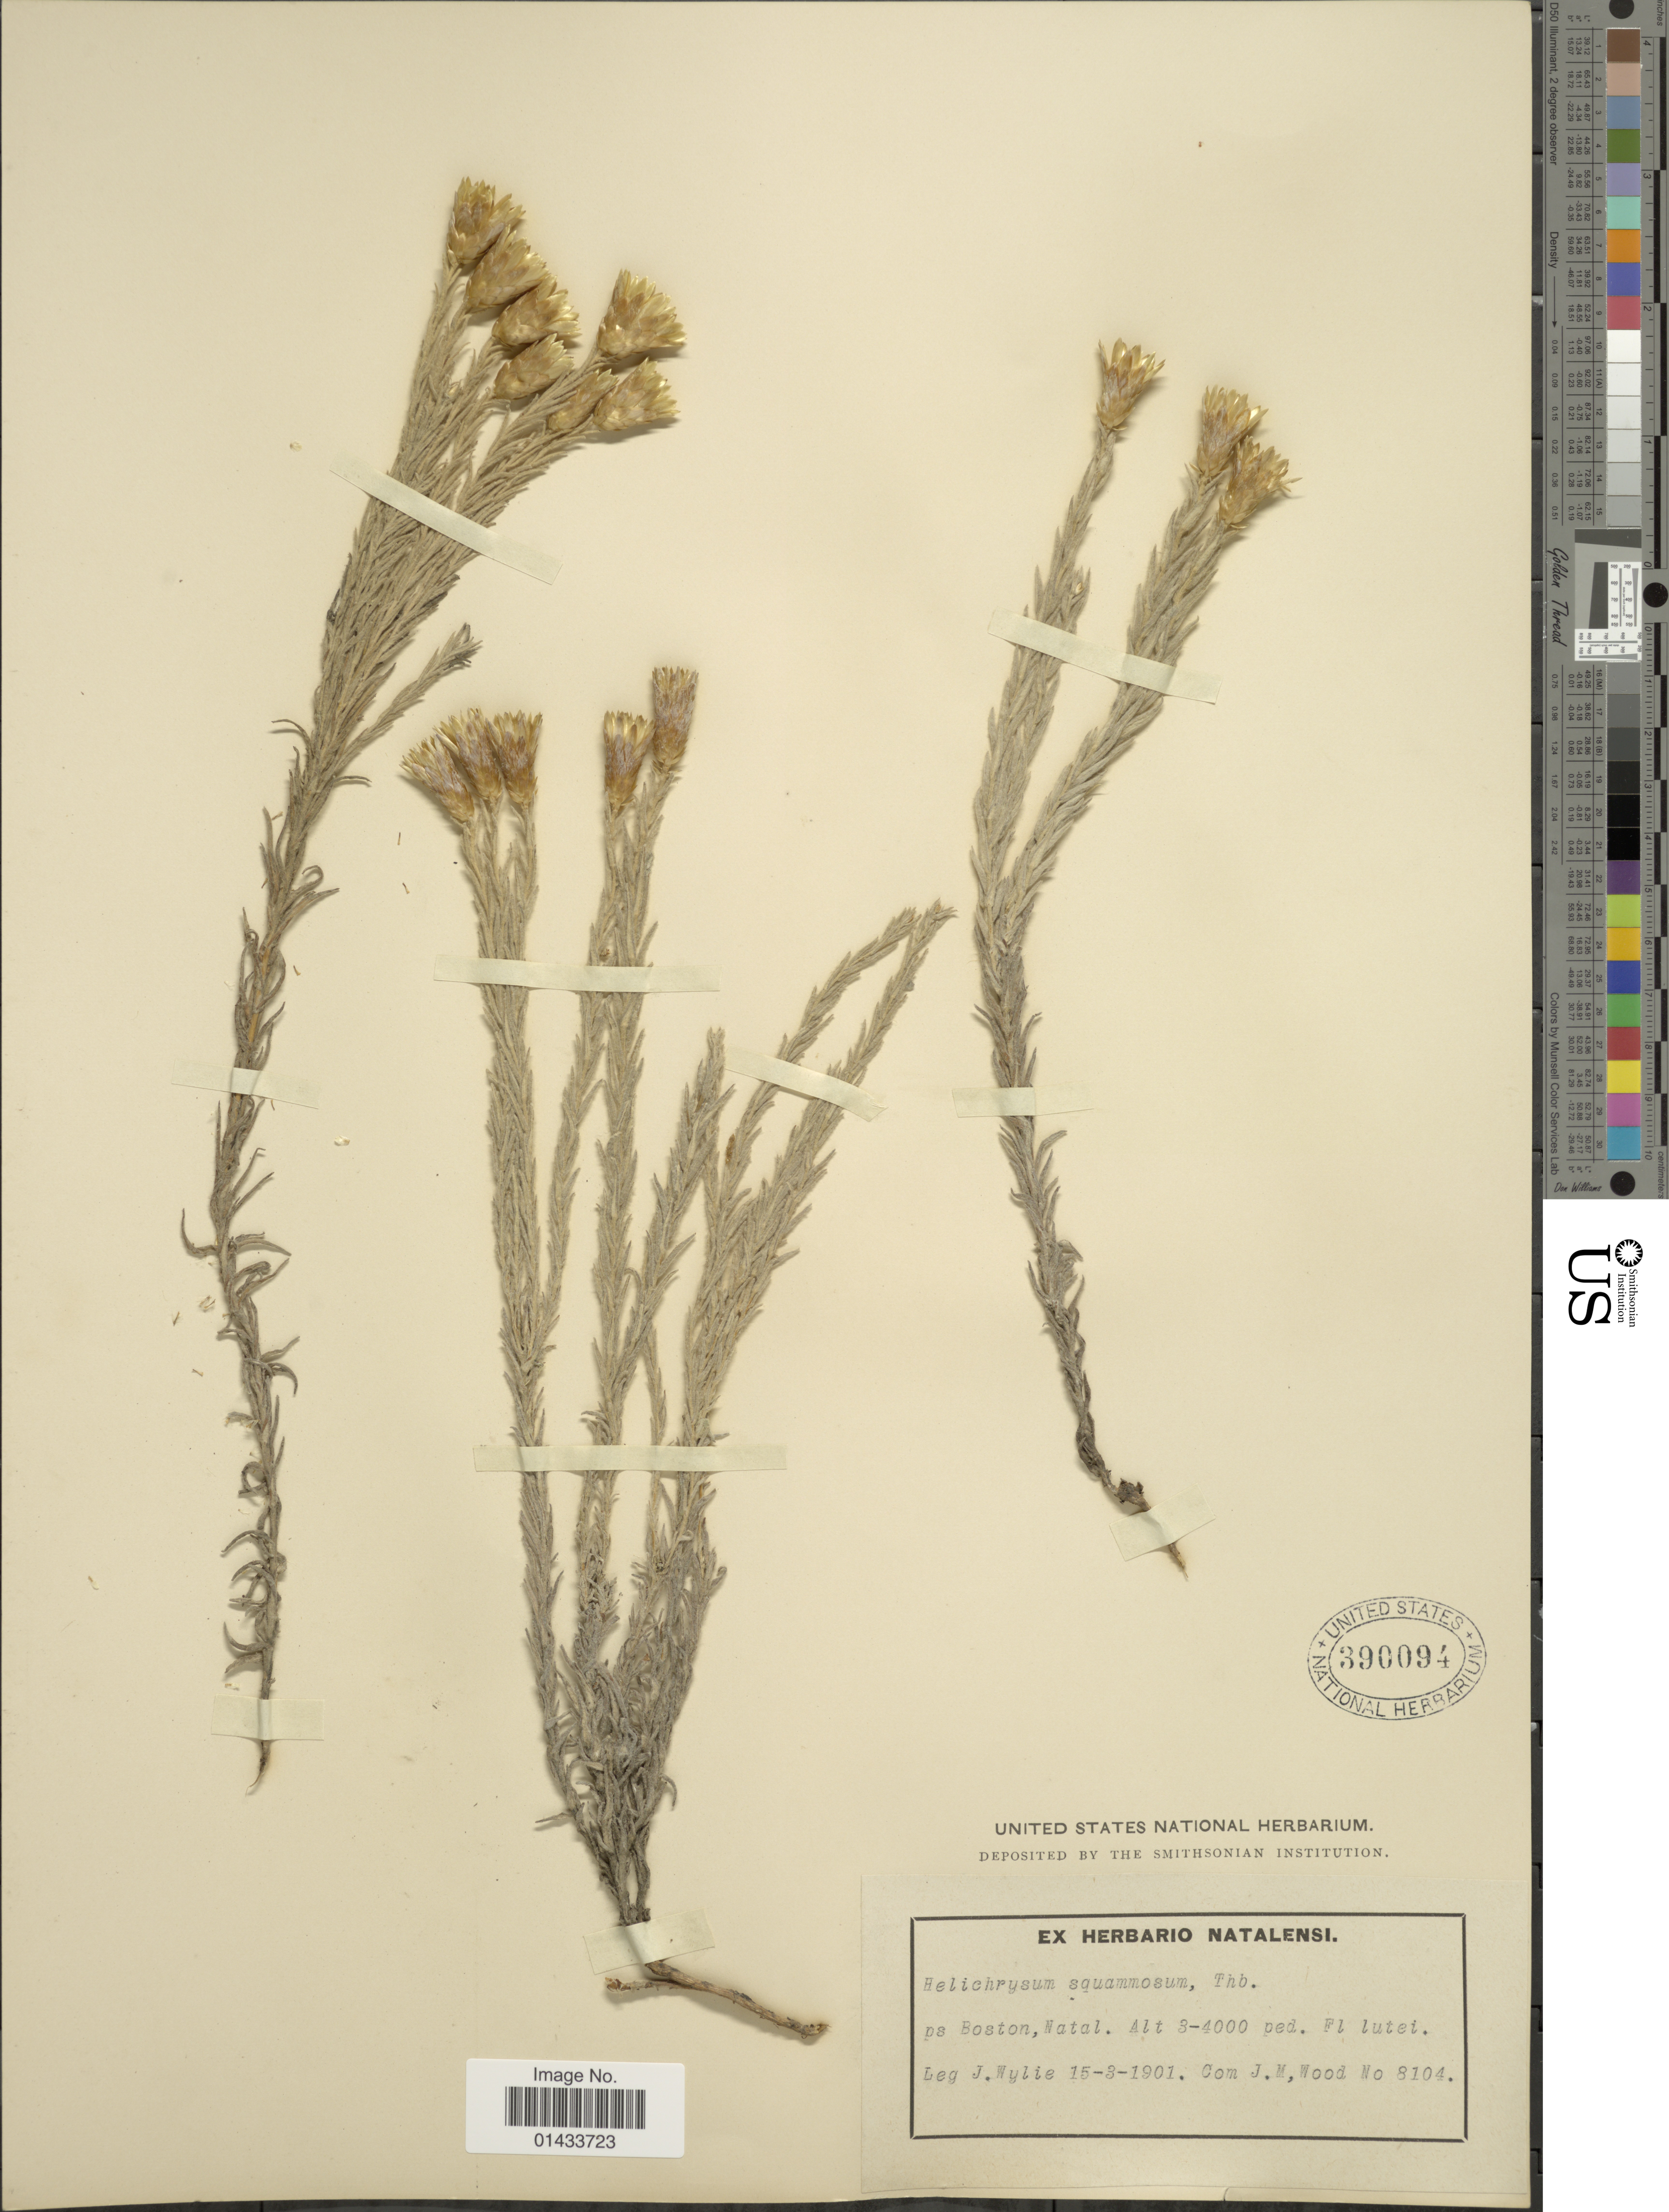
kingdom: Plantae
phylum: Tracheophyta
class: Magnoliopsida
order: Asterales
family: Asteraceae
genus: Helichrysum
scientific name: Helichrysum squamosum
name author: Thunb.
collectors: J. Wylie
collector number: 8104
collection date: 1901-03-15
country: South Africa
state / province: KwaZulu-Natal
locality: Ps Boston, Natal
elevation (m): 914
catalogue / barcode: US 390094